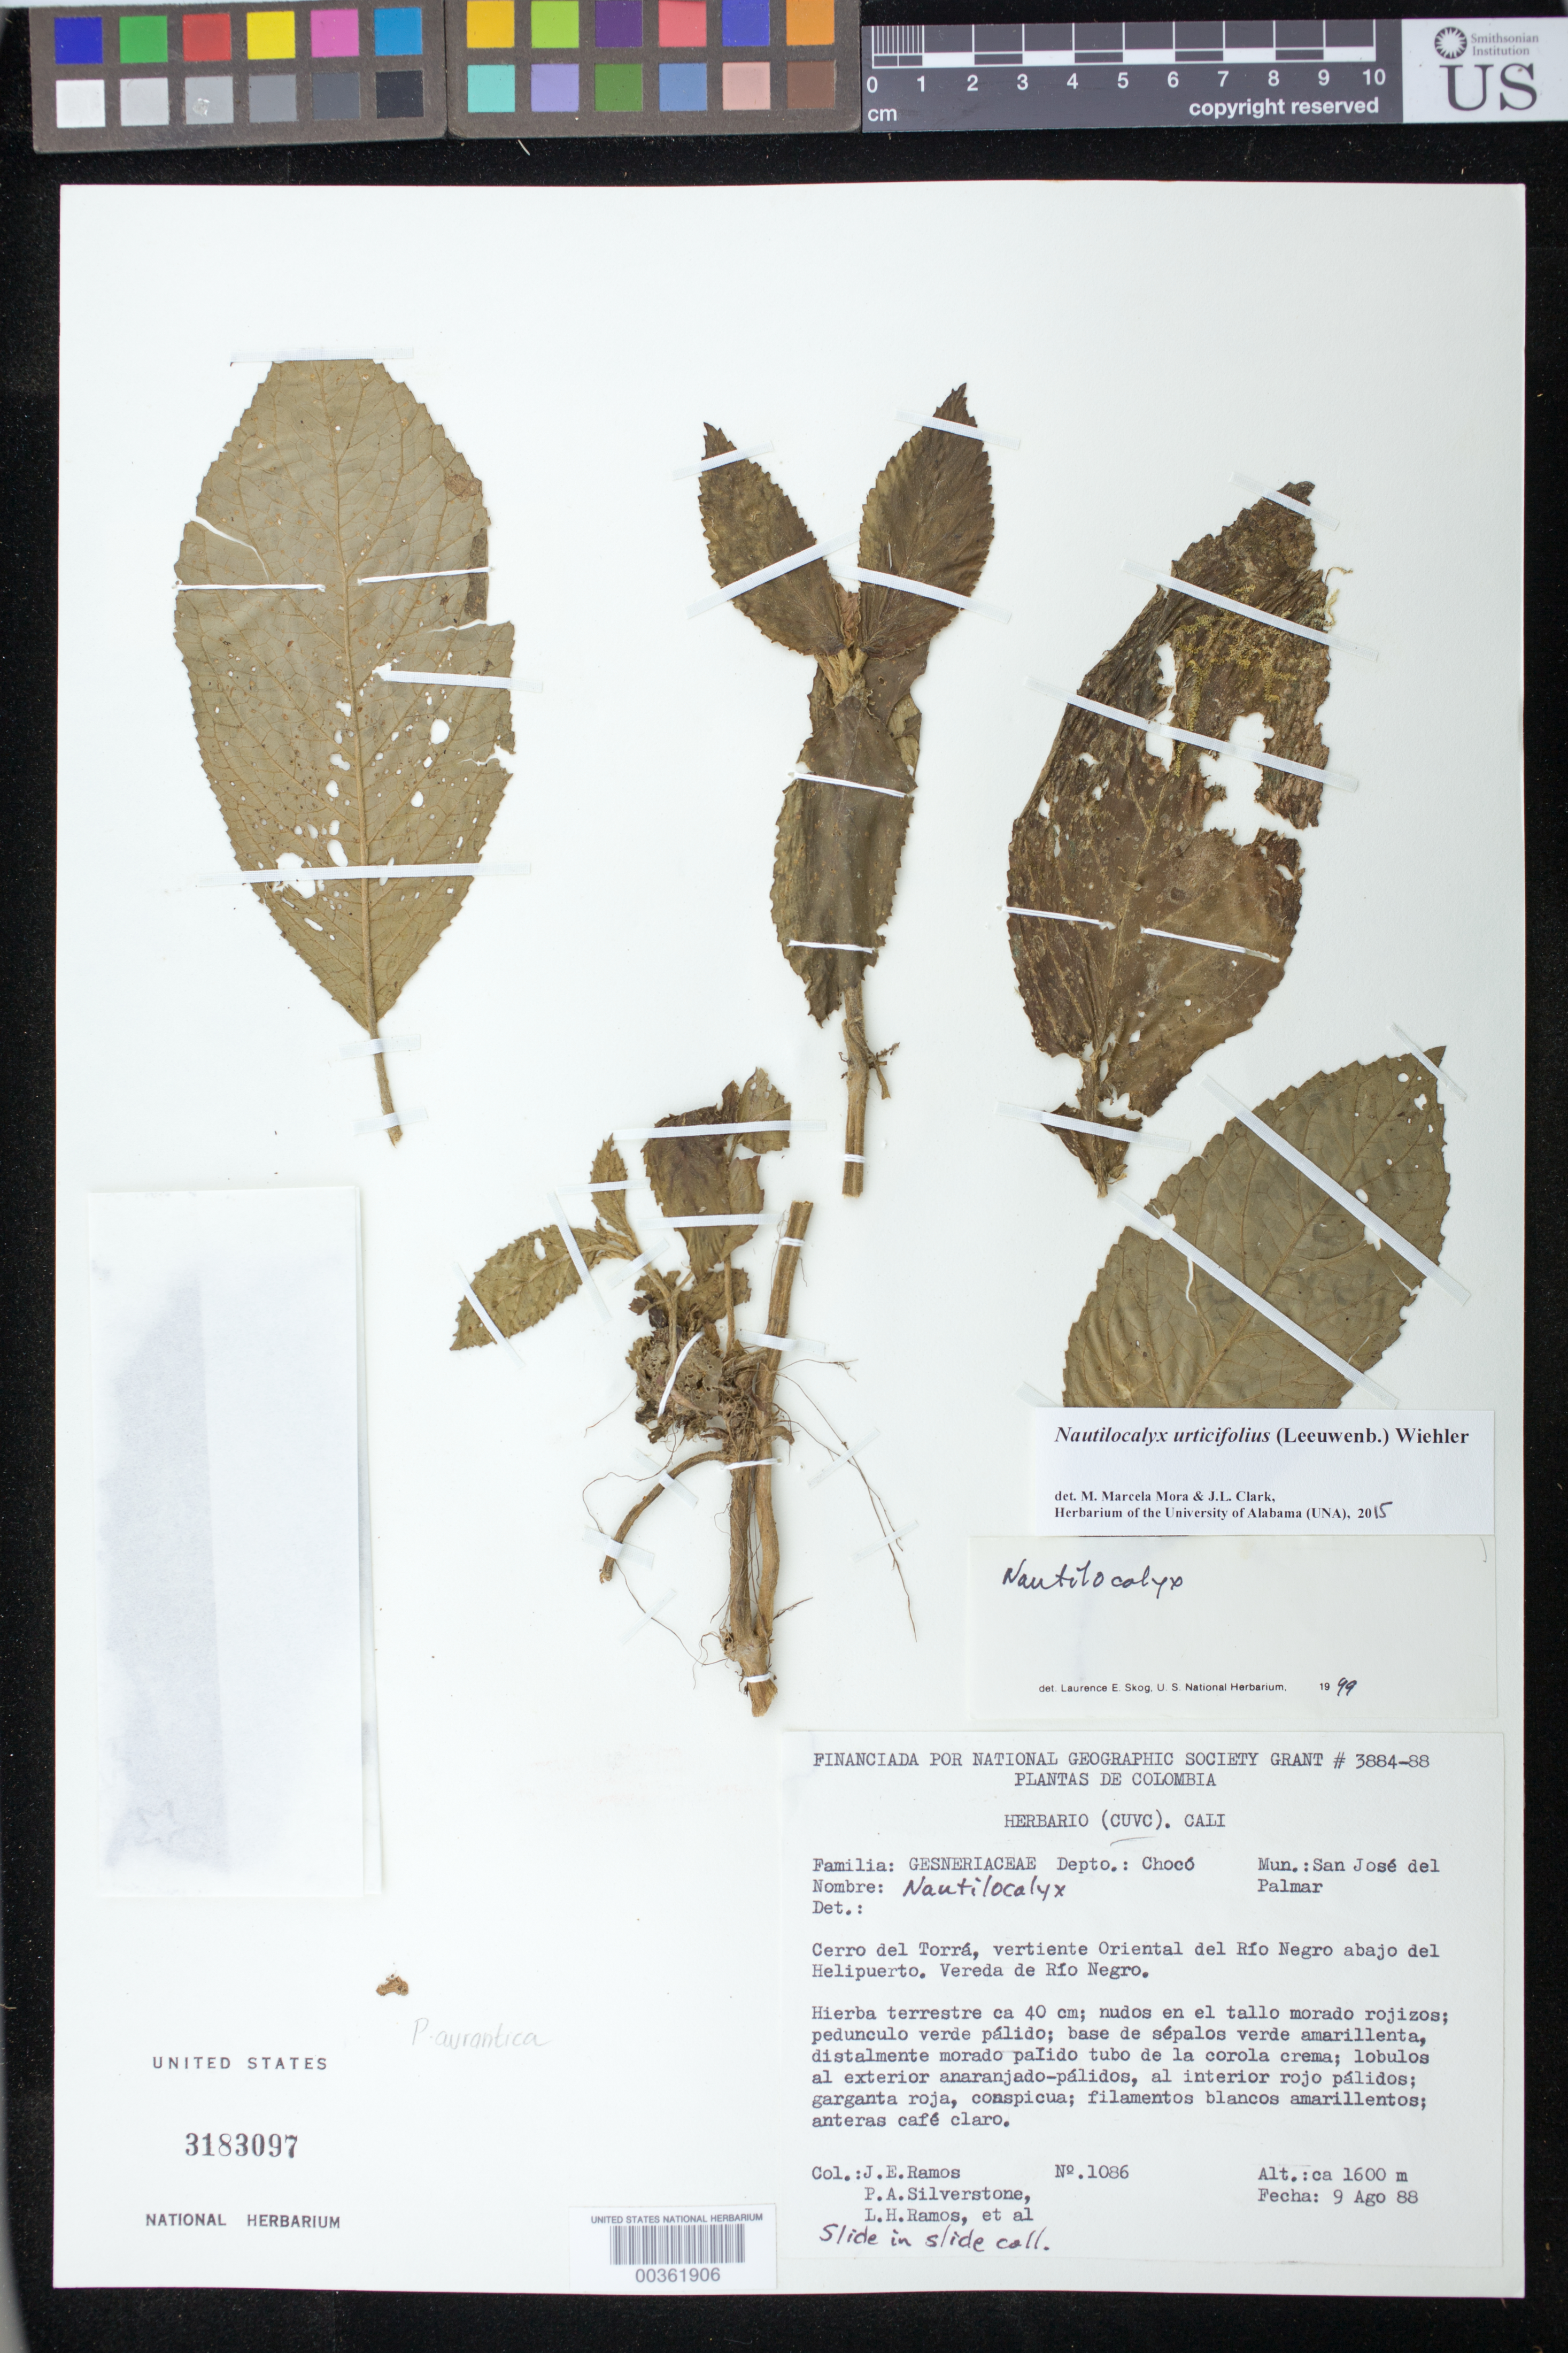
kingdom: Plantae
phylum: Tracheophyta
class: Magnoliopsida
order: Lamiales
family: Gesneriaceae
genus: Nautilocalyx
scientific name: Nautilocalyx urticifolius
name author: (Leeuwenb.) Wiehler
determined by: Mora, M. M.; Clark, J. L.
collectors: J. E. Ramos, P. A. Silverstone-Sopkin, L. Ramos & et al.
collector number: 1086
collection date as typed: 09 Aug 1988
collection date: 1988-08-09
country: Colombia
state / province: Chocó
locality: Mpio. San José del Palmar; Cerro del Torrá, vertiente Oriental del Río Negro abajo del Helipuerto, vereda de Río Negro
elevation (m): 1600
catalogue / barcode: US 3183097